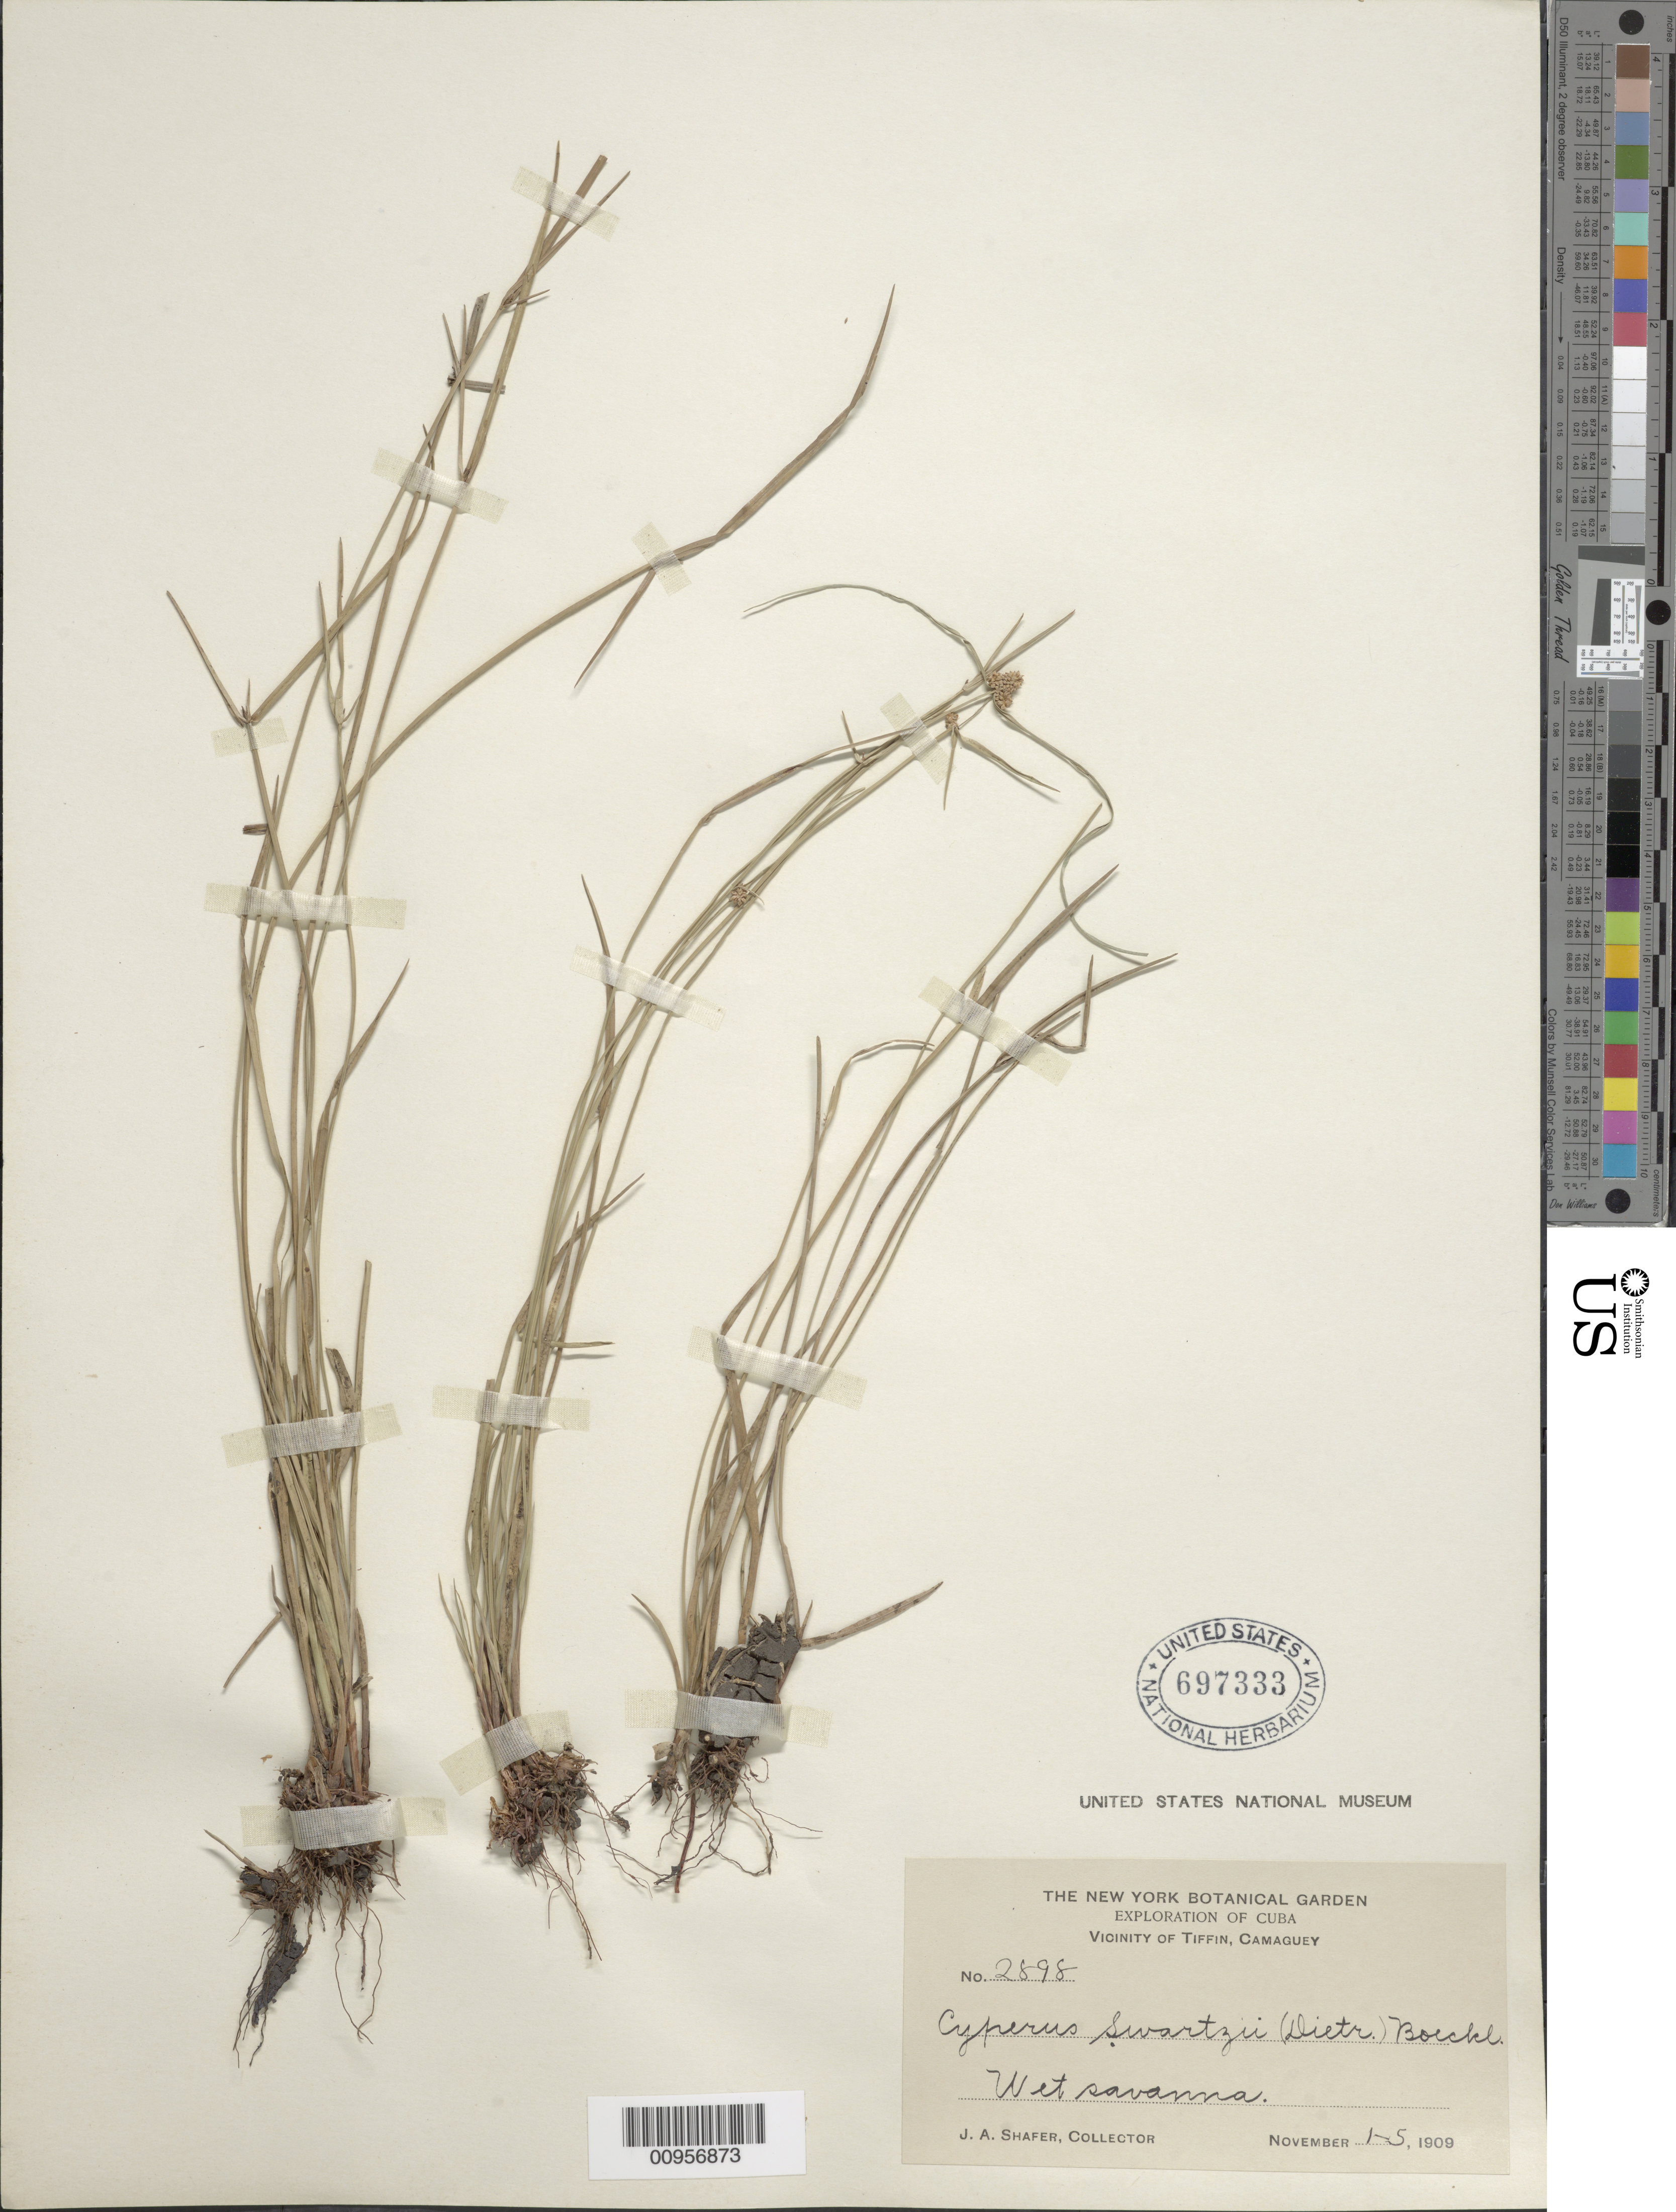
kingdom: Plantae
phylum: Tracheophyta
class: Liliopsida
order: Poales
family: Cyperaceae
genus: Cyperus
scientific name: Cyperus swartzii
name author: (A. Dietr.) Boeckeler ex Kük.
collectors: J. A. Shafer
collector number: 2898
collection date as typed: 01 Nov 1909 to 05 Nov 1909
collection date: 1909-11-01/1909-11-05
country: Cuba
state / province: Camagüey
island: Cuba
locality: Vicinity of Tiffin, savanna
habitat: Wet savanna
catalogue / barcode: US 697333